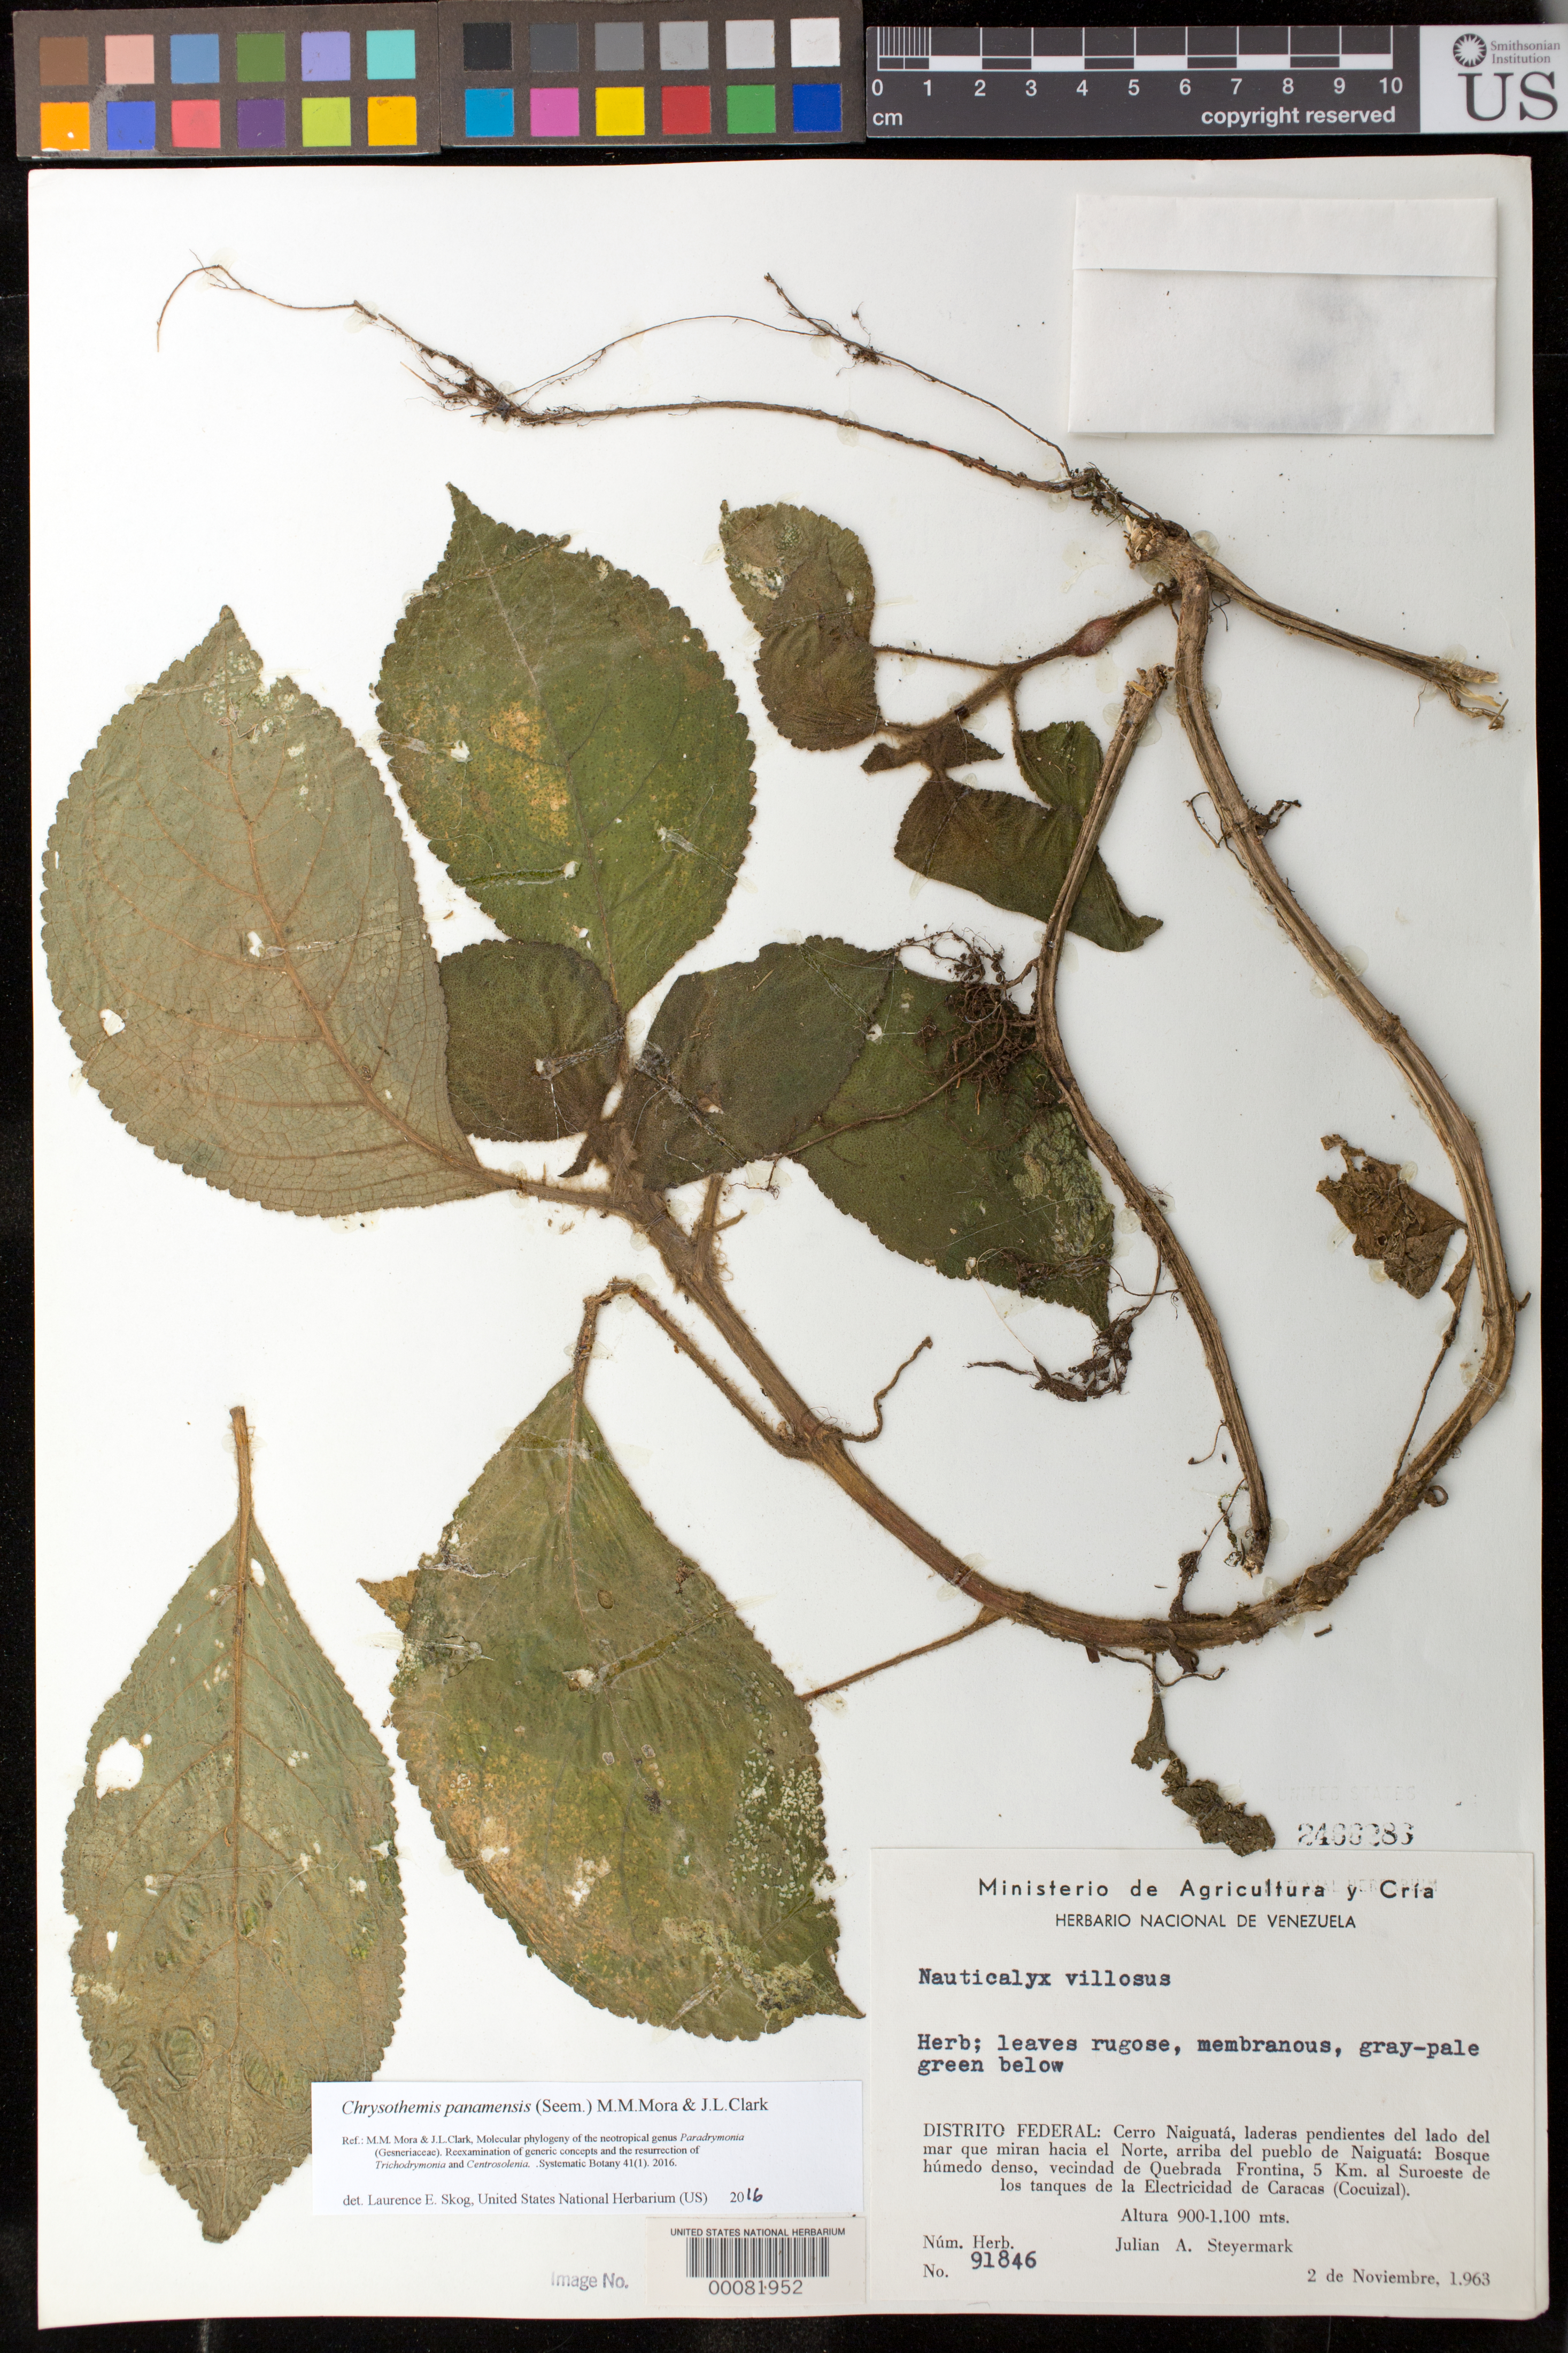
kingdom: Plantae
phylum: Tracheophyta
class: Magnoliopsida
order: Lamiales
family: Gesneriaceae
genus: Chrysothemis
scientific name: Chrysothemis panamensis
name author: (Seem.) M.M. Mora & J.L. Clark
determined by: Skog, Laurence E.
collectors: J. Steyermark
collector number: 91846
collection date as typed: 02 Nov 1963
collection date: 1963-11-02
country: Venezuela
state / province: Distrito Federal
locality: Cerro Naiguata, above Naiguata, in the vicinity of Quebrada Frontina, 5 km SW of the tanks of Electricidad de Caracas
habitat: Dense humid forest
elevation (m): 900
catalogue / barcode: US 2466286